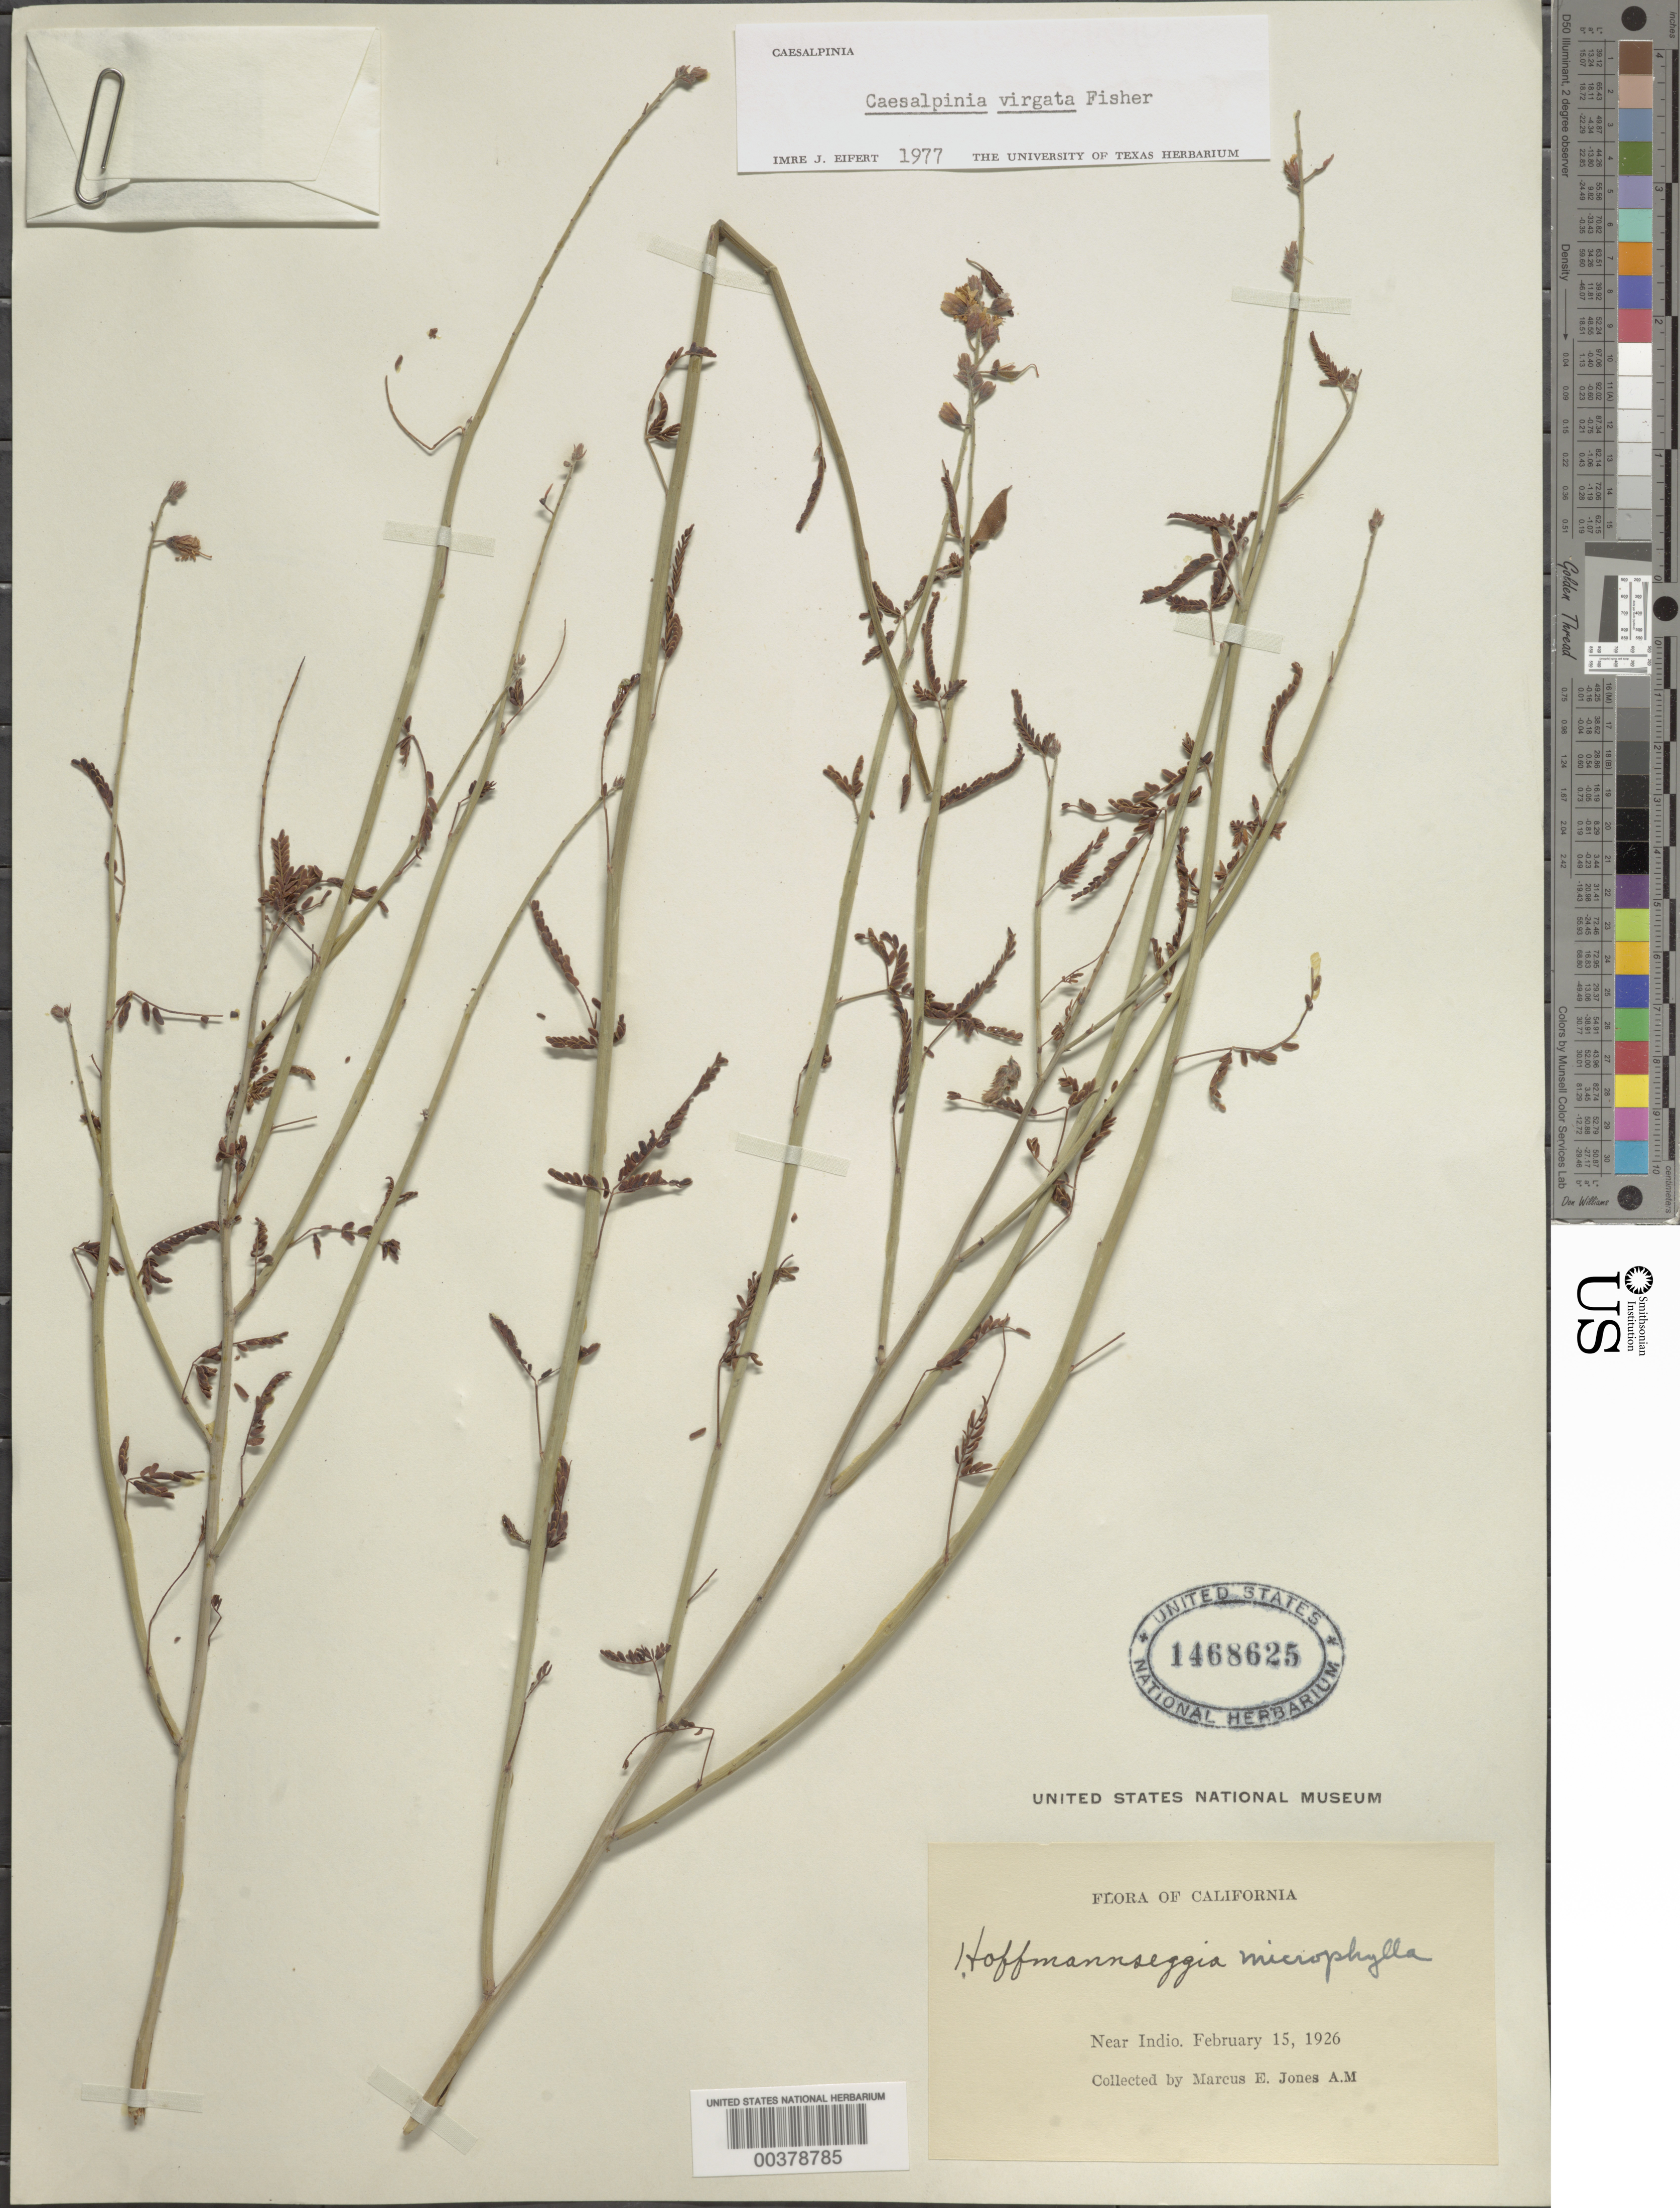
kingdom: Plantae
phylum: Tracheophyta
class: Magnoliopsida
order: Fabales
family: Fabaceae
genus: Hoffmannseggia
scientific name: Hoffmannseggia microphylla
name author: Torr.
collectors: M. E. Jones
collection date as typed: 15 Feb 1926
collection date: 1926-02-15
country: United States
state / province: California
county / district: Riverside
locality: Near indio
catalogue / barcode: US 1468625